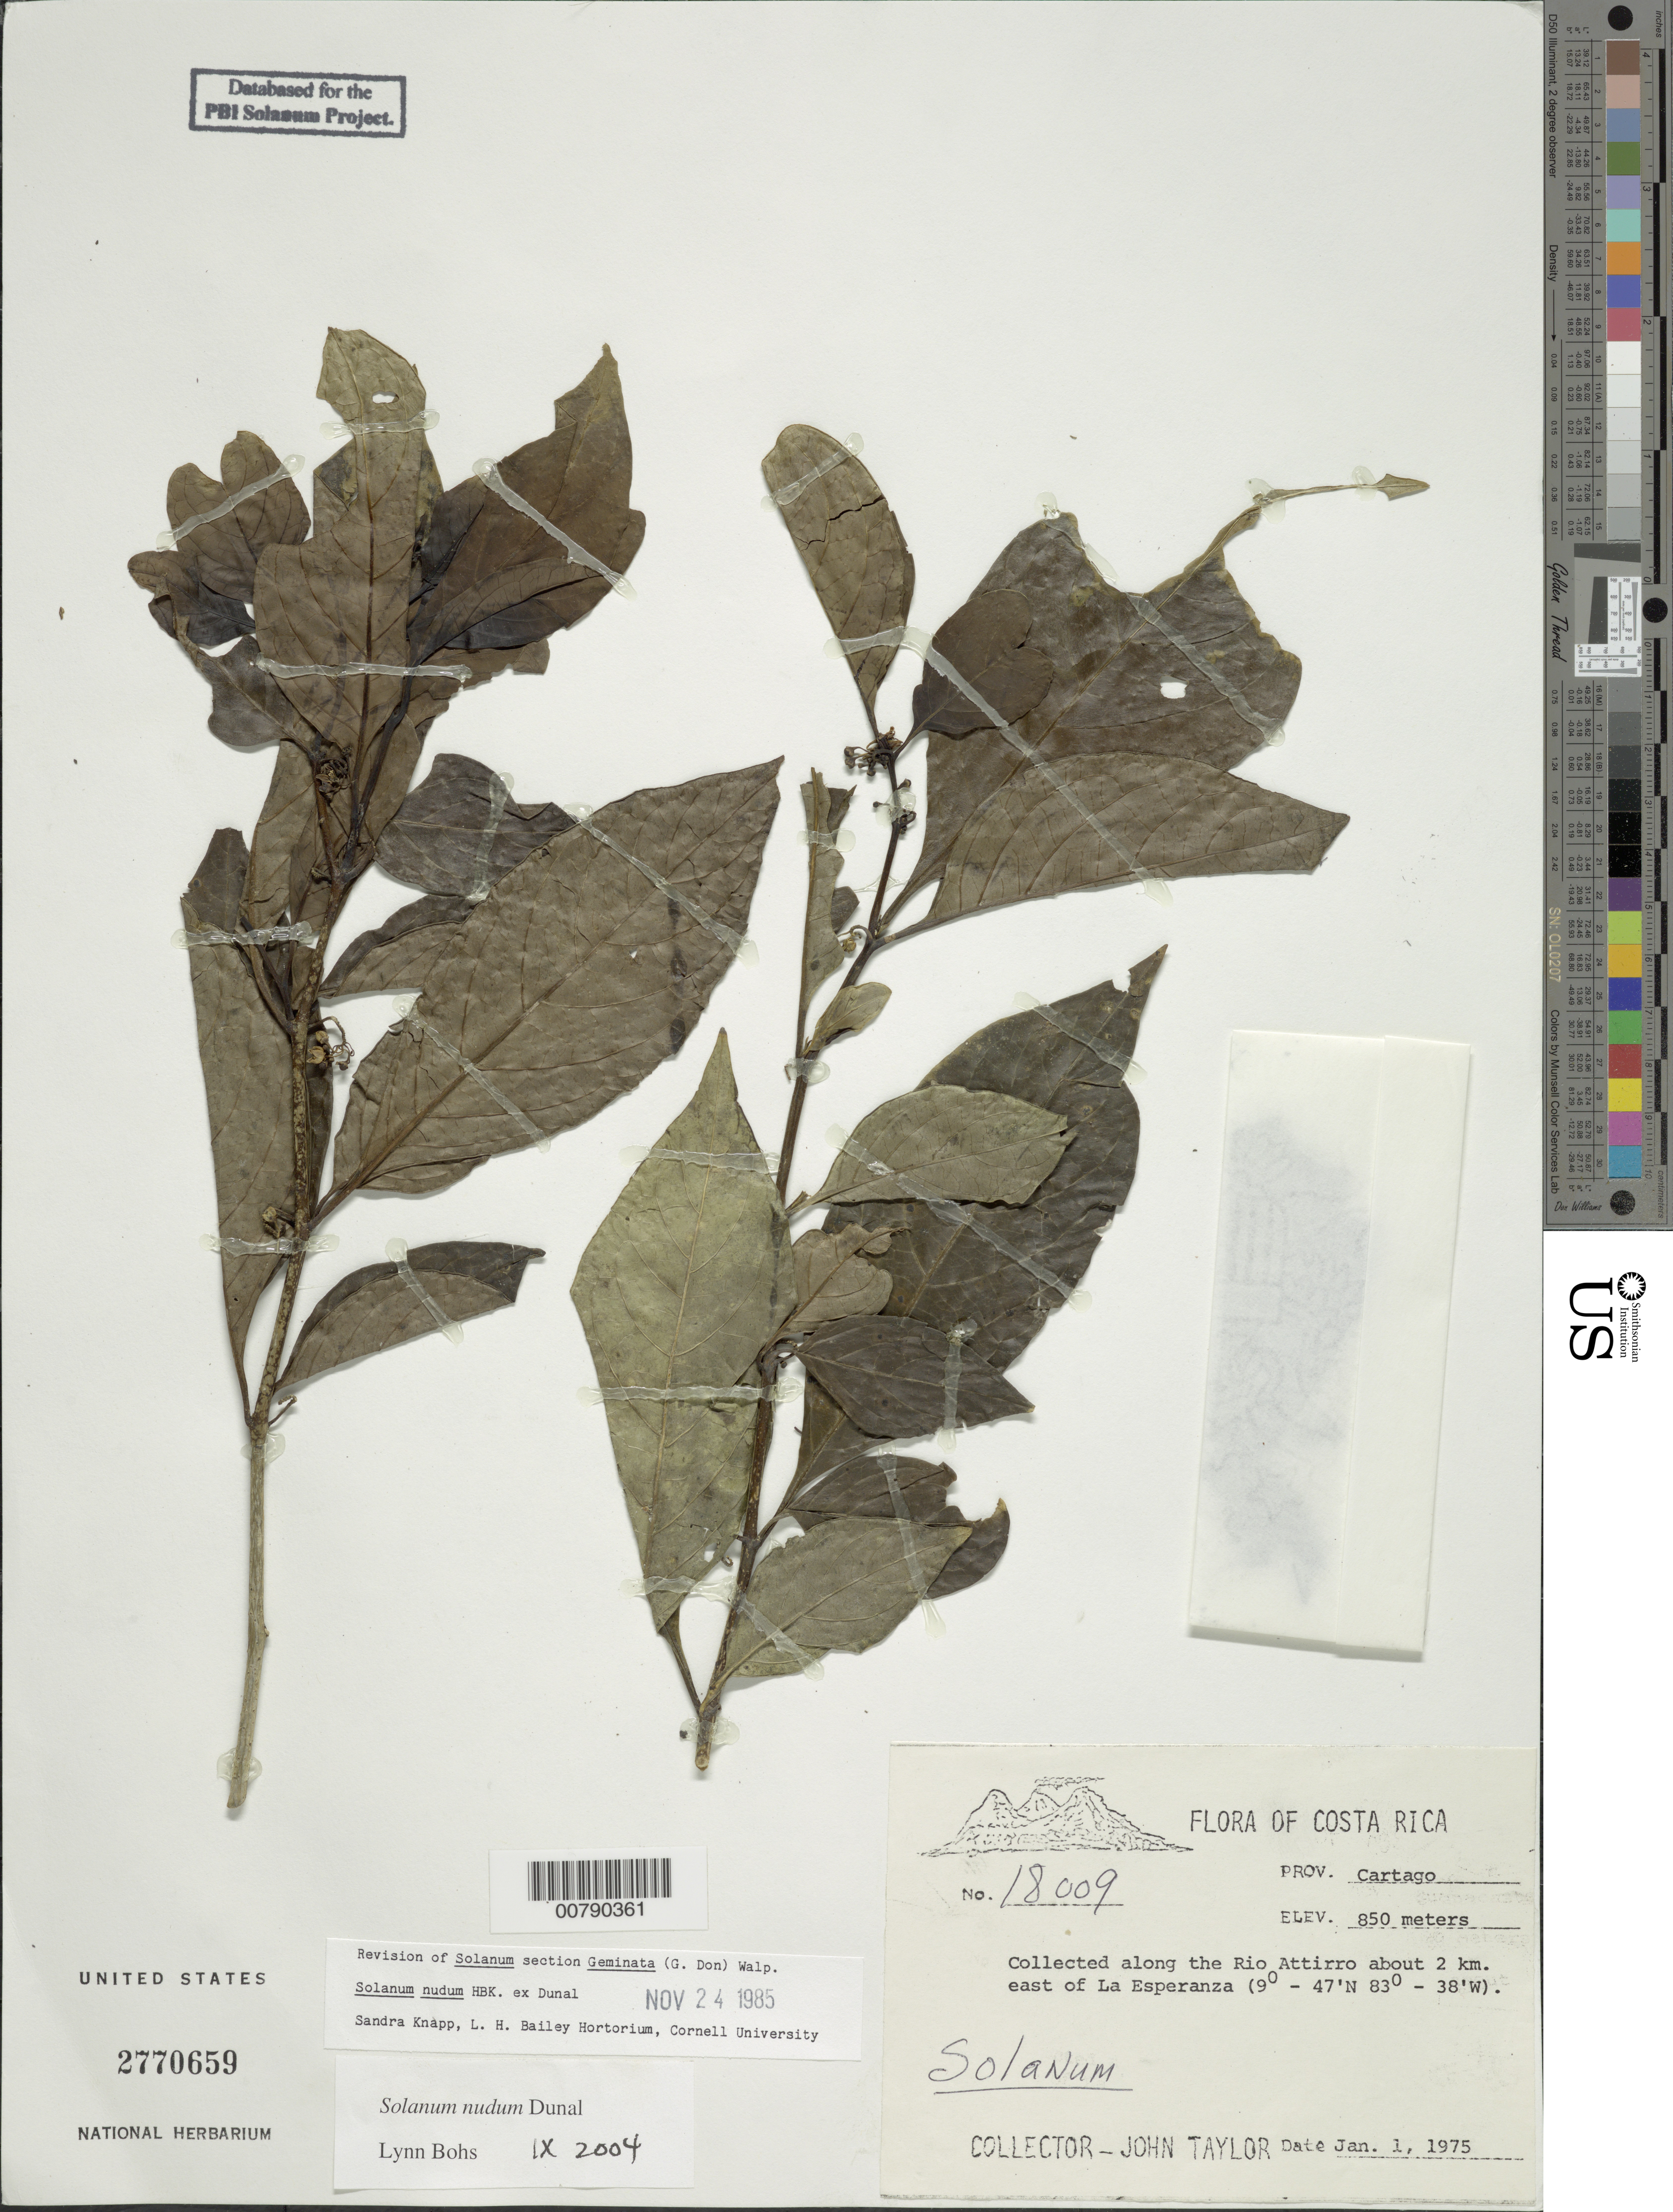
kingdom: Plantae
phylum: Tracheophyta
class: Magnoliopsida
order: Solanales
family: Solanaceae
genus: Solanum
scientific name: Solanum nudum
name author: Dunal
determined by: Bohs, L. A.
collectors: J. Taylor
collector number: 18009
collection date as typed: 1 Jan 1975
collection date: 1975-01-01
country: Costa Rica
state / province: Cartago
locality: Collected along the Rio Attirro about 2 km. east of La Esperanza.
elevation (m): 850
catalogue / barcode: US 2770659